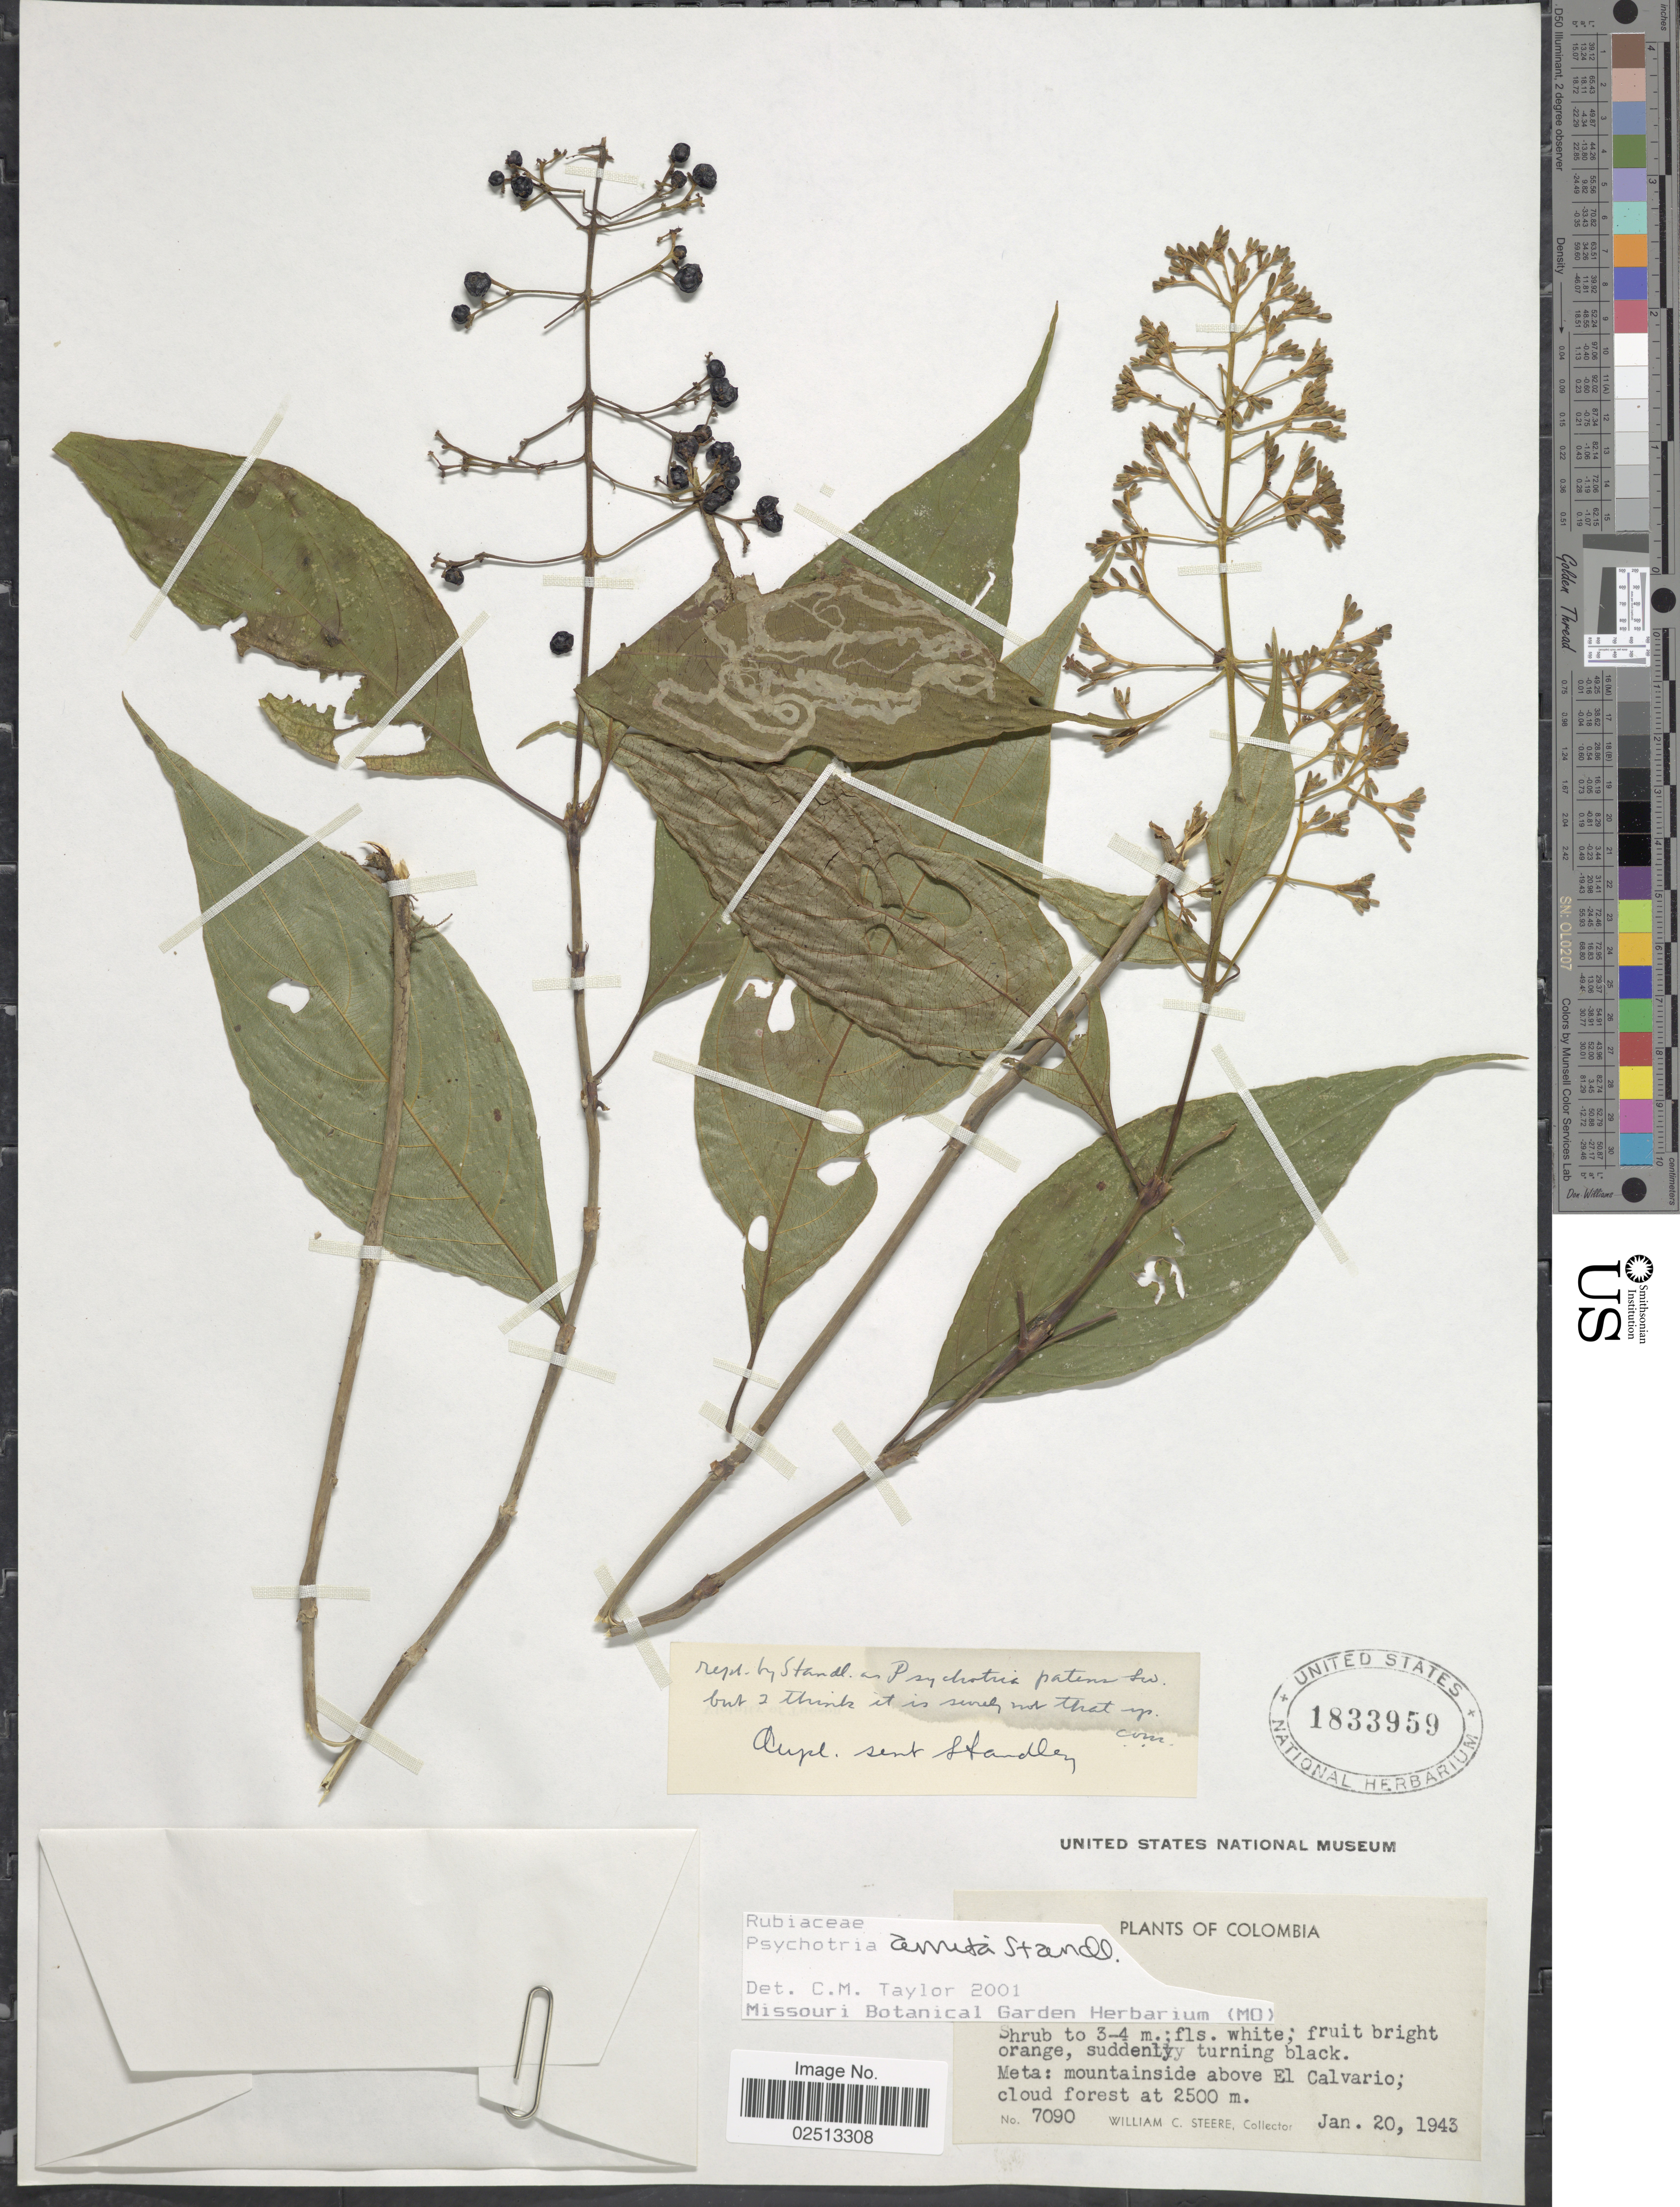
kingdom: Plantae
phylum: Tracheophyta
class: Magnoliopsida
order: Gentianales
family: Rubiaceae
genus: Psychotria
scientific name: Psychotria amita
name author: Standl.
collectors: W. C. Steere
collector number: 7090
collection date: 1943-01-20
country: Colombia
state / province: Meta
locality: Meta: mountainside above El Calvario cloud forest.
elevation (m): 2500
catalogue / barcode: US 1833959